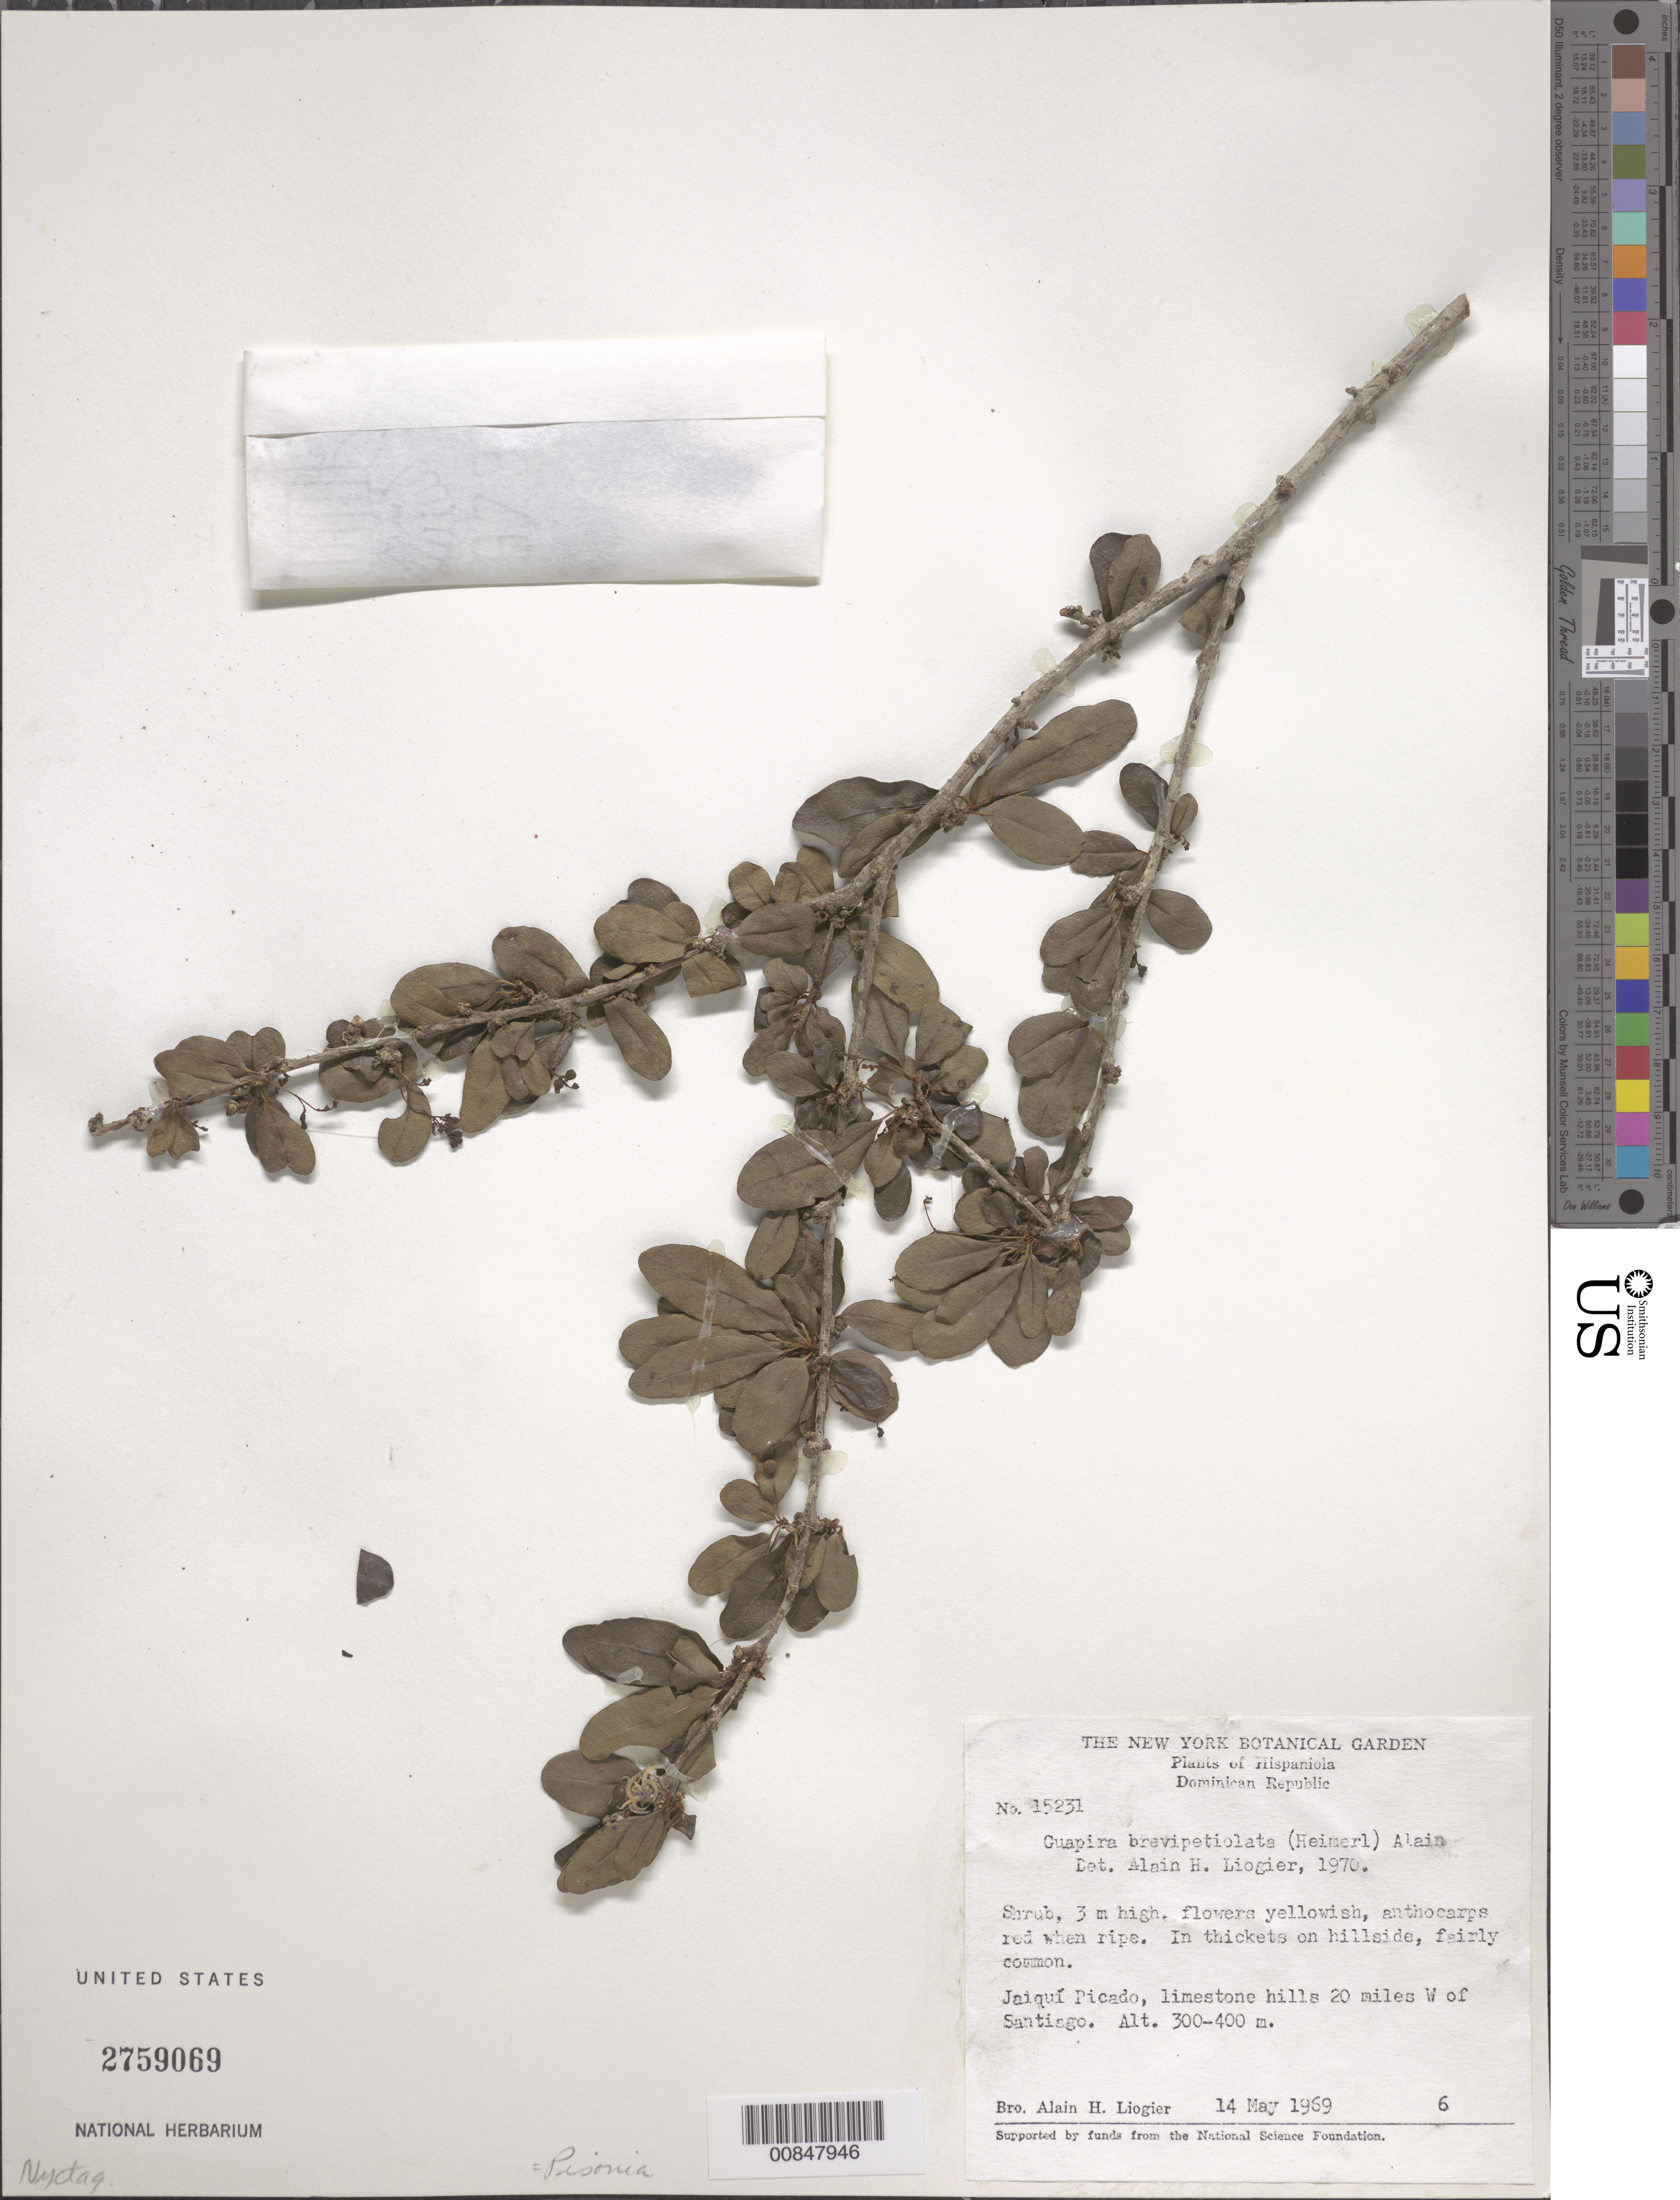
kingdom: Plantae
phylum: Tracheophyta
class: Magnoliopsida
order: Caryophyllales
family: Nyctaginaceae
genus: Guapira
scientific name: Guapira brevipetiolata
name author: (Heimerl) Alain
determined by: Liogier, Alain H.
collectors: A. H. Liogier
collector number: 15231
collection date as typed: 14 May 1969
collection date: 1969-05-14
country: Dominican Republic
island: Hispaniola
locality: Jaiquí Picado, limestone hills 20 miles W of Santiago.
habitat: In thickets on hillside. Limestone hills.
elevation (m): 300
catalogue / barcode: US 2759069